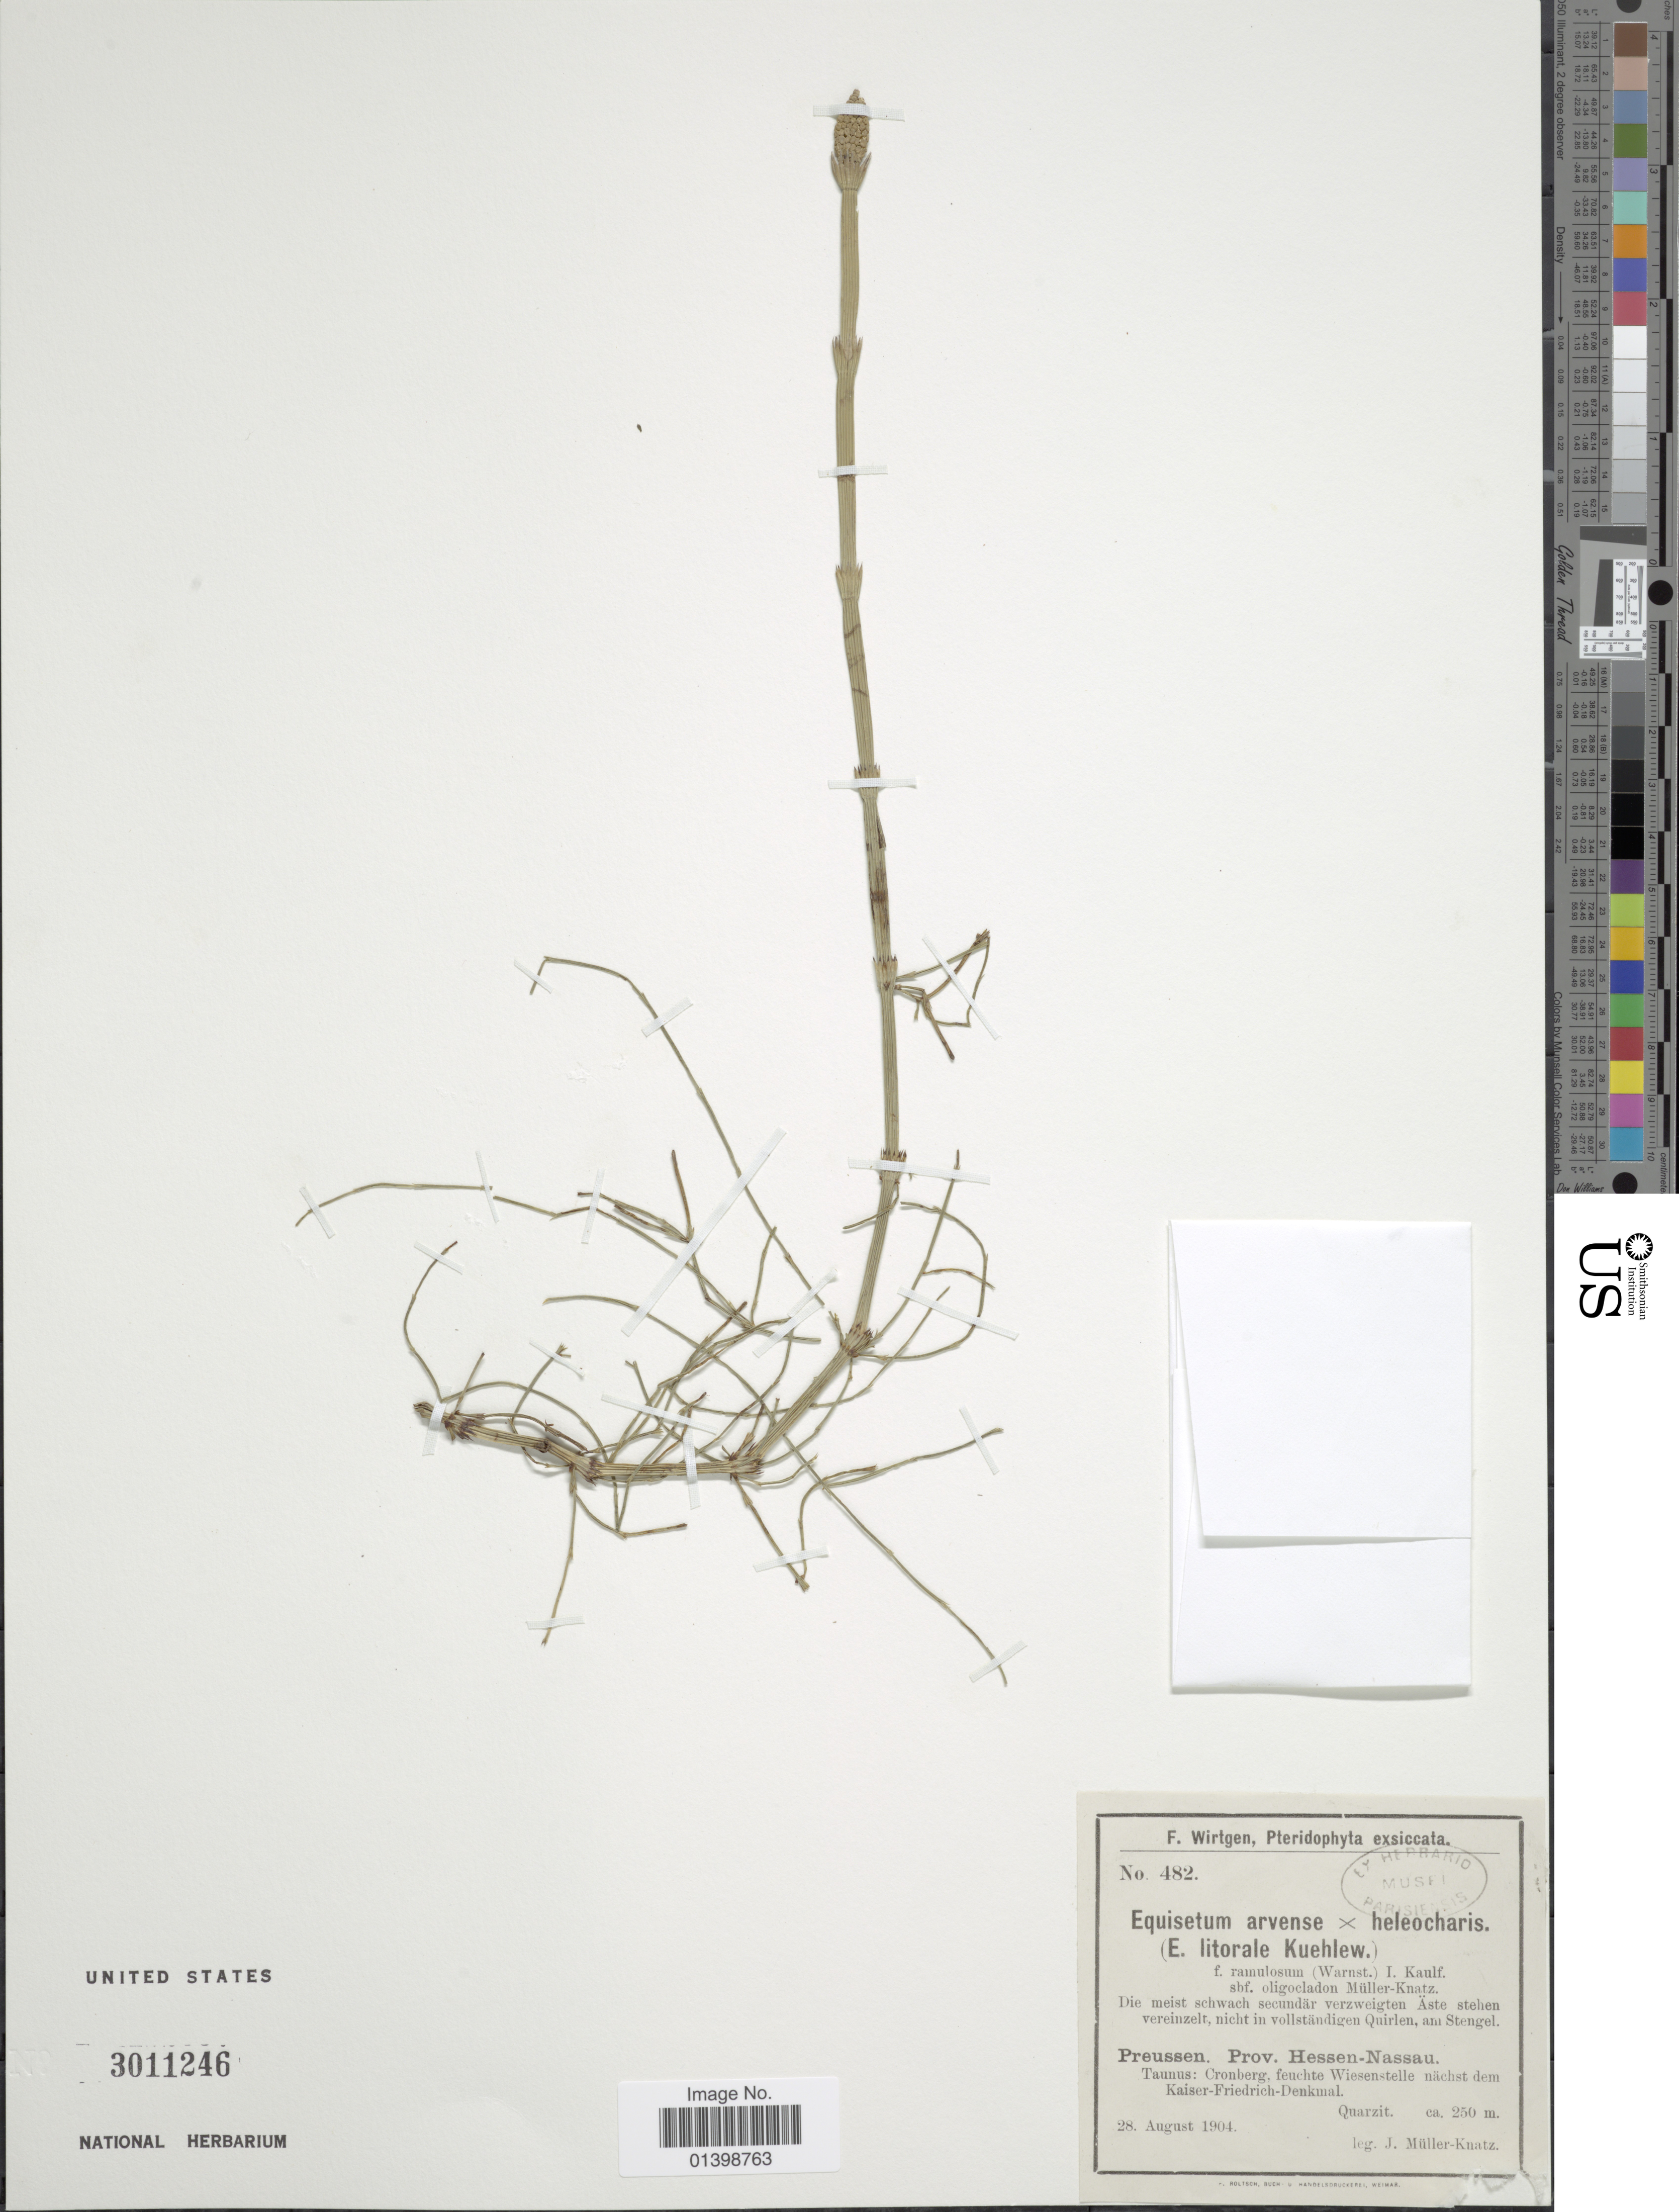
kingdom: Plantae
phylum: Tracheophyta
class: Polypodiopsida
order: Equisetales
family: Equisetaceae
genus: Equisetum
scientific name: Equisetum x litorale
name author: Kuhlw.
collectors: J. Müller-Knatz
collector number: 482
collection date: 1904-08-28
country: Germany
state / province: Hesse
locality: Preussen. prov. Hessen-Nassau. Taunus: Cronberg feuchte Wiesen-stelle nächst dem Kaiser-Friedrich-Denkmal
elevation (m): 250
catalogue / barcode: US 3011246